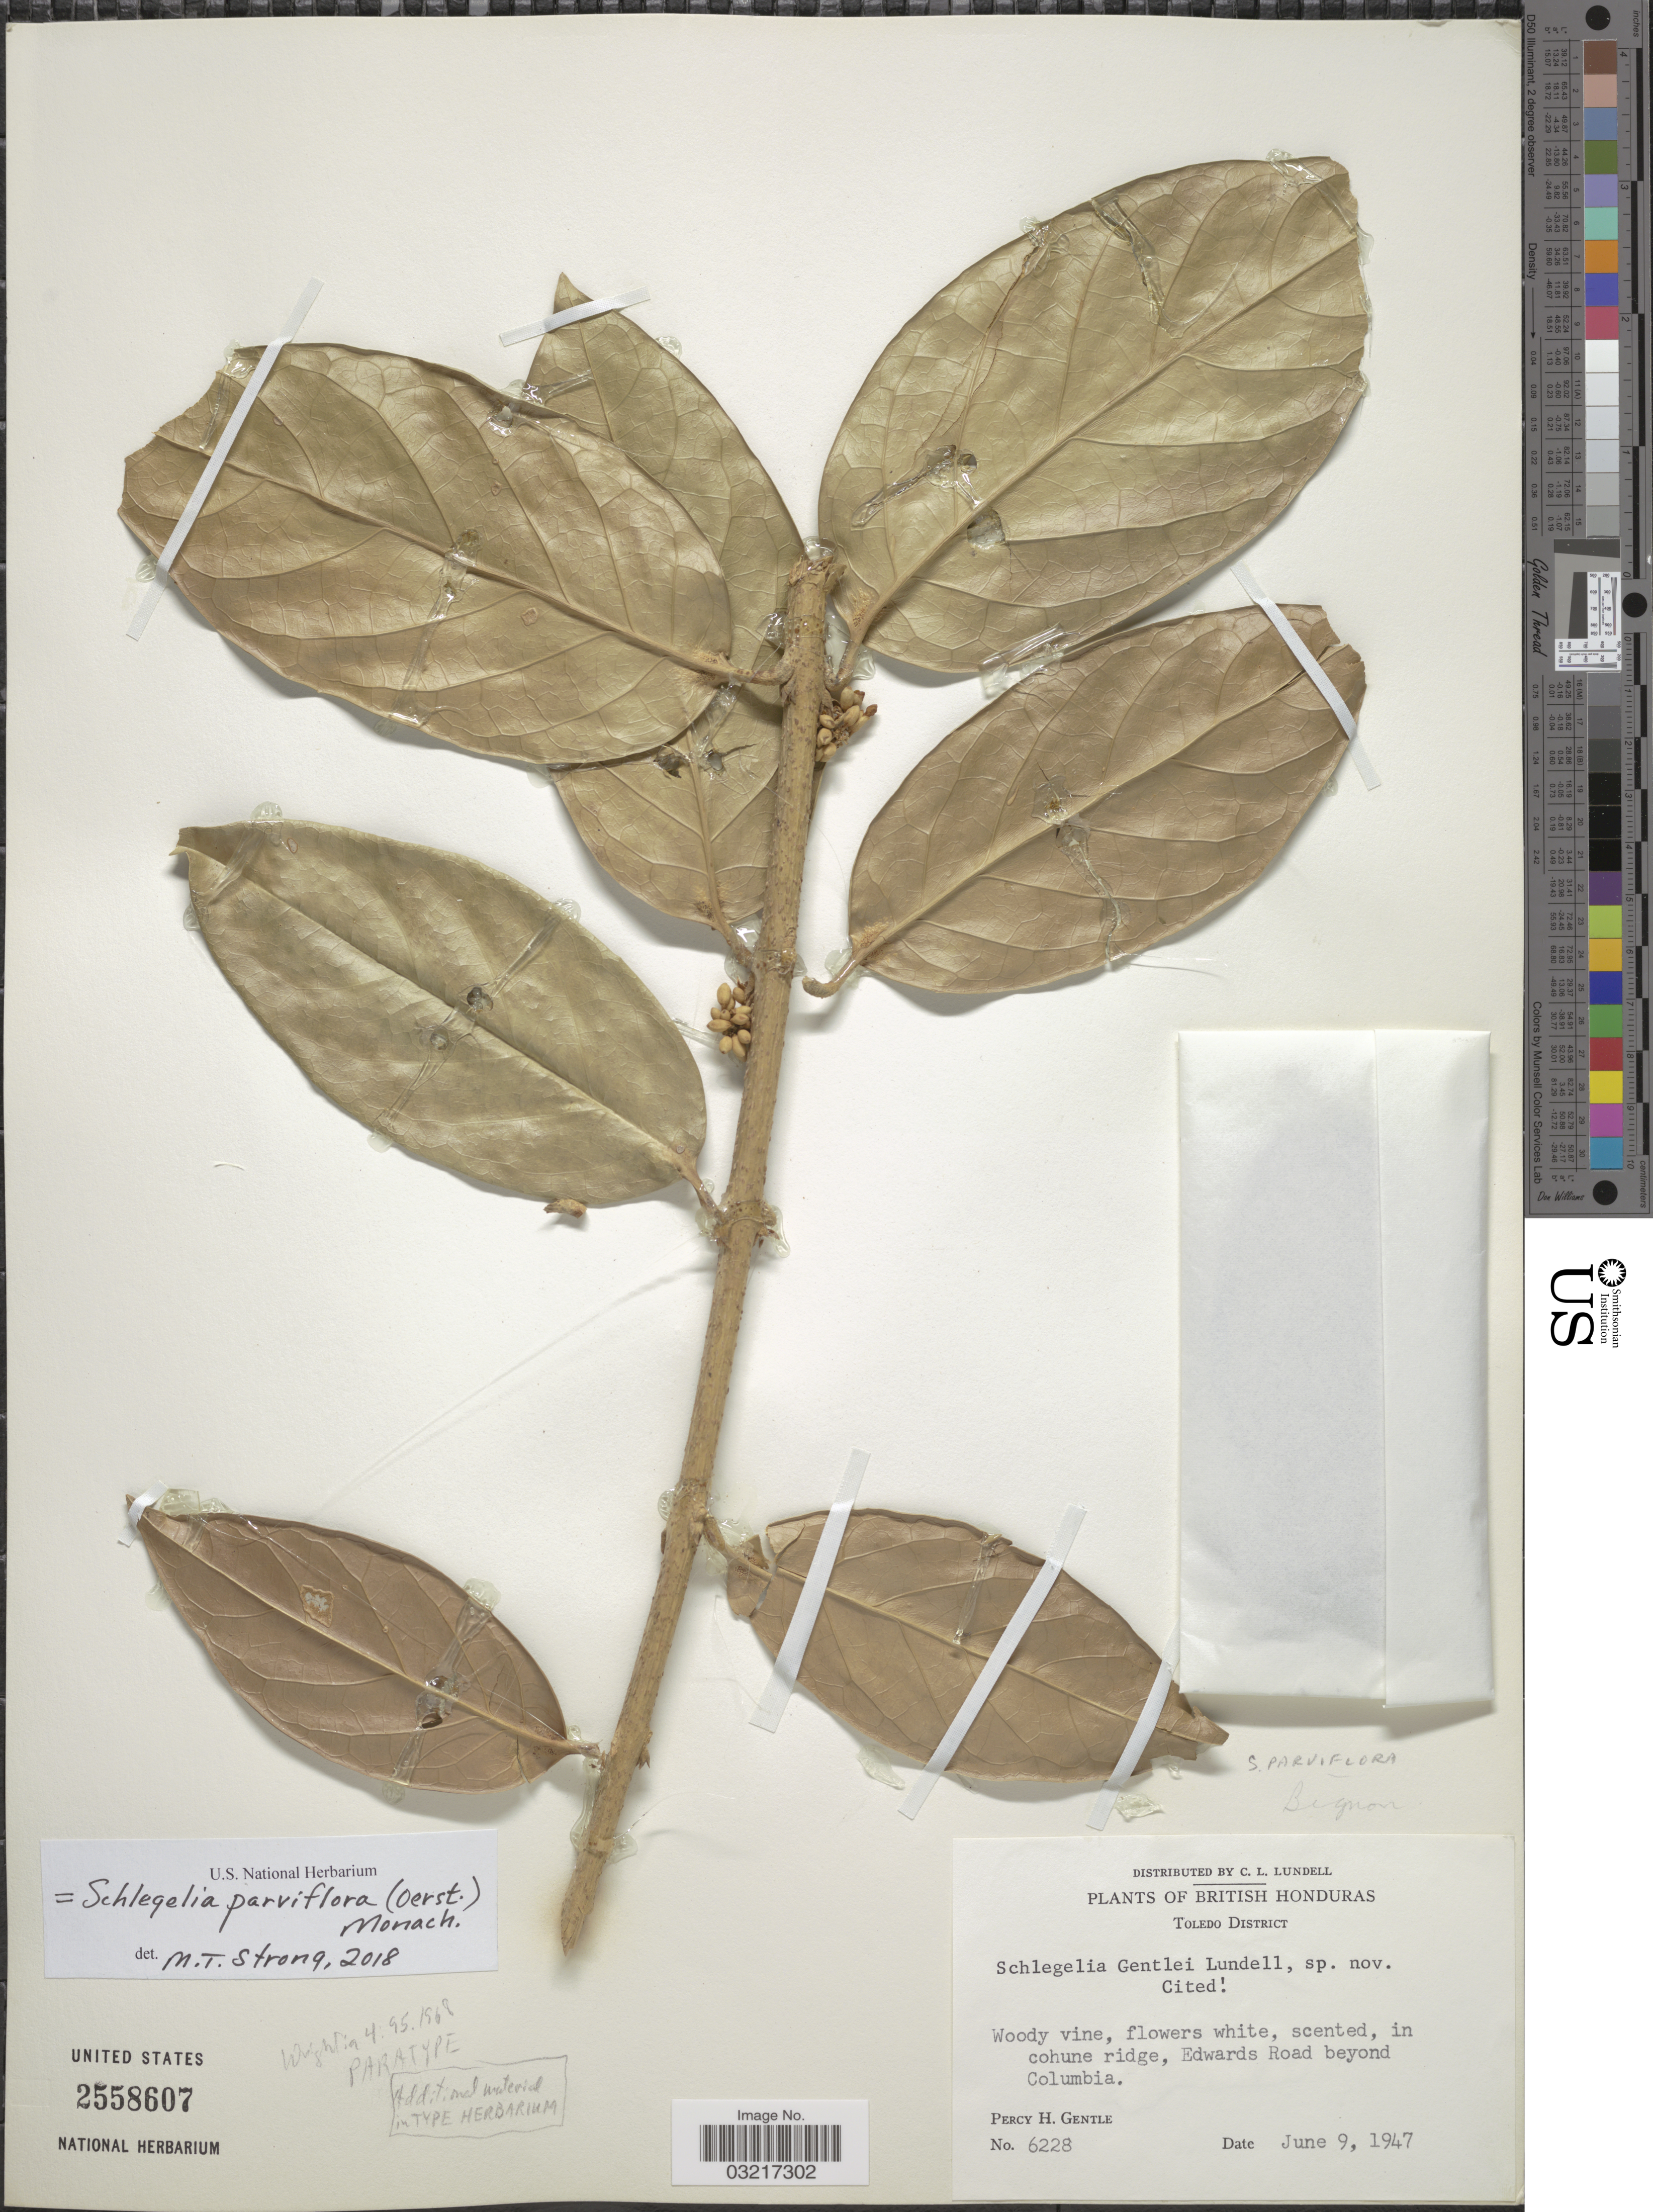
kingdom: Plantae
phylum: Tracheophyta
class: Magnoliopsida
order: Lamiales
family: Schlegeliaceae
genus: Schlegelia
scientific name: Schlegelia parviflora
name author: (Oerst.) Monach.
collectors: P. H. Gentle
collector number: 6228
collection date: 1947-06-09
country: Belize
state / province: Toledo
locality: British Honduras. Toledo District. In cohune ridge, Edwards Road beyond Columbia.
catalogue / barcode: US 2558607